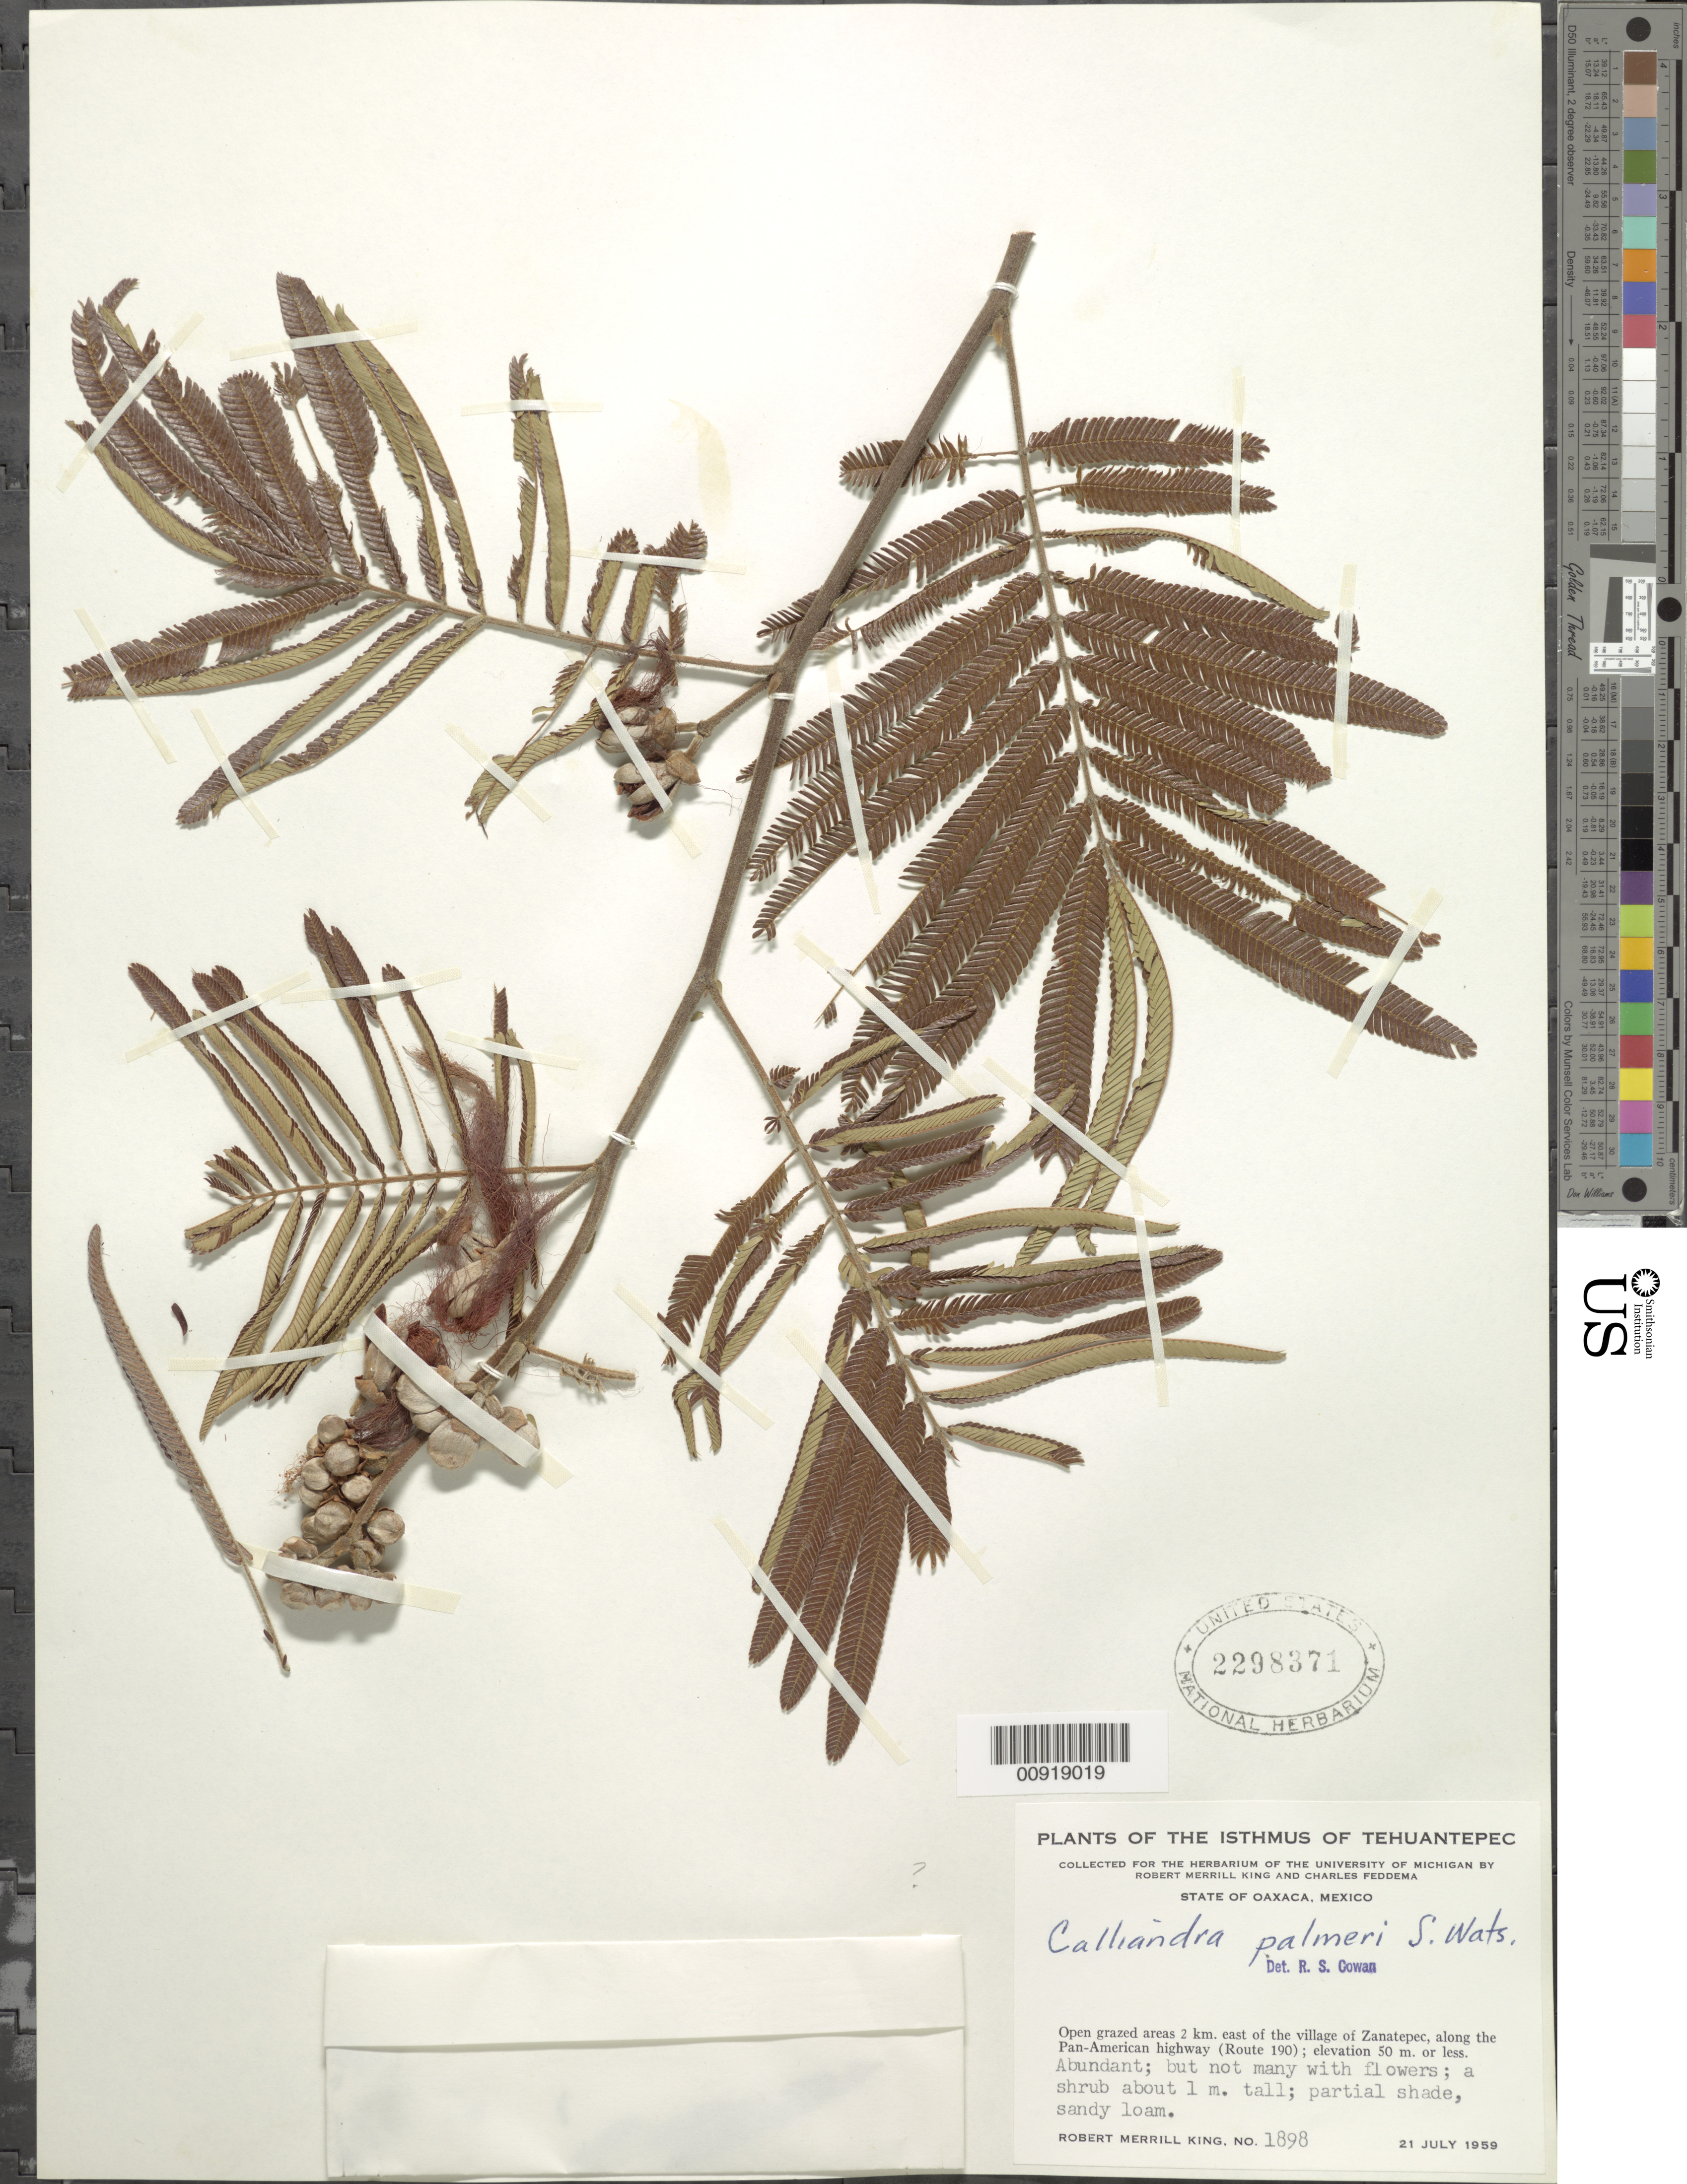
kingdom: Plantae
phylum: Tracheophyta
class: Magnoliopsida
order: Fabales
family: Fabaceae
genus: Calliandra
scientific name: Calliandra palmeri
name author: S. Watson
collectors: R. M. King & C. Feddema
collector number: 1898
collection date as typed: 21 Jul 1959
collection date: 1959-07-21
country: Mexico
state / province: Oaxaca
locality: Open grazed areas 2 km. east of the village of Zanatepec, along Pan-American highway (Route 190).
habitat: Partial shade, sandy loam.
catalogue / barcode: US 2298371